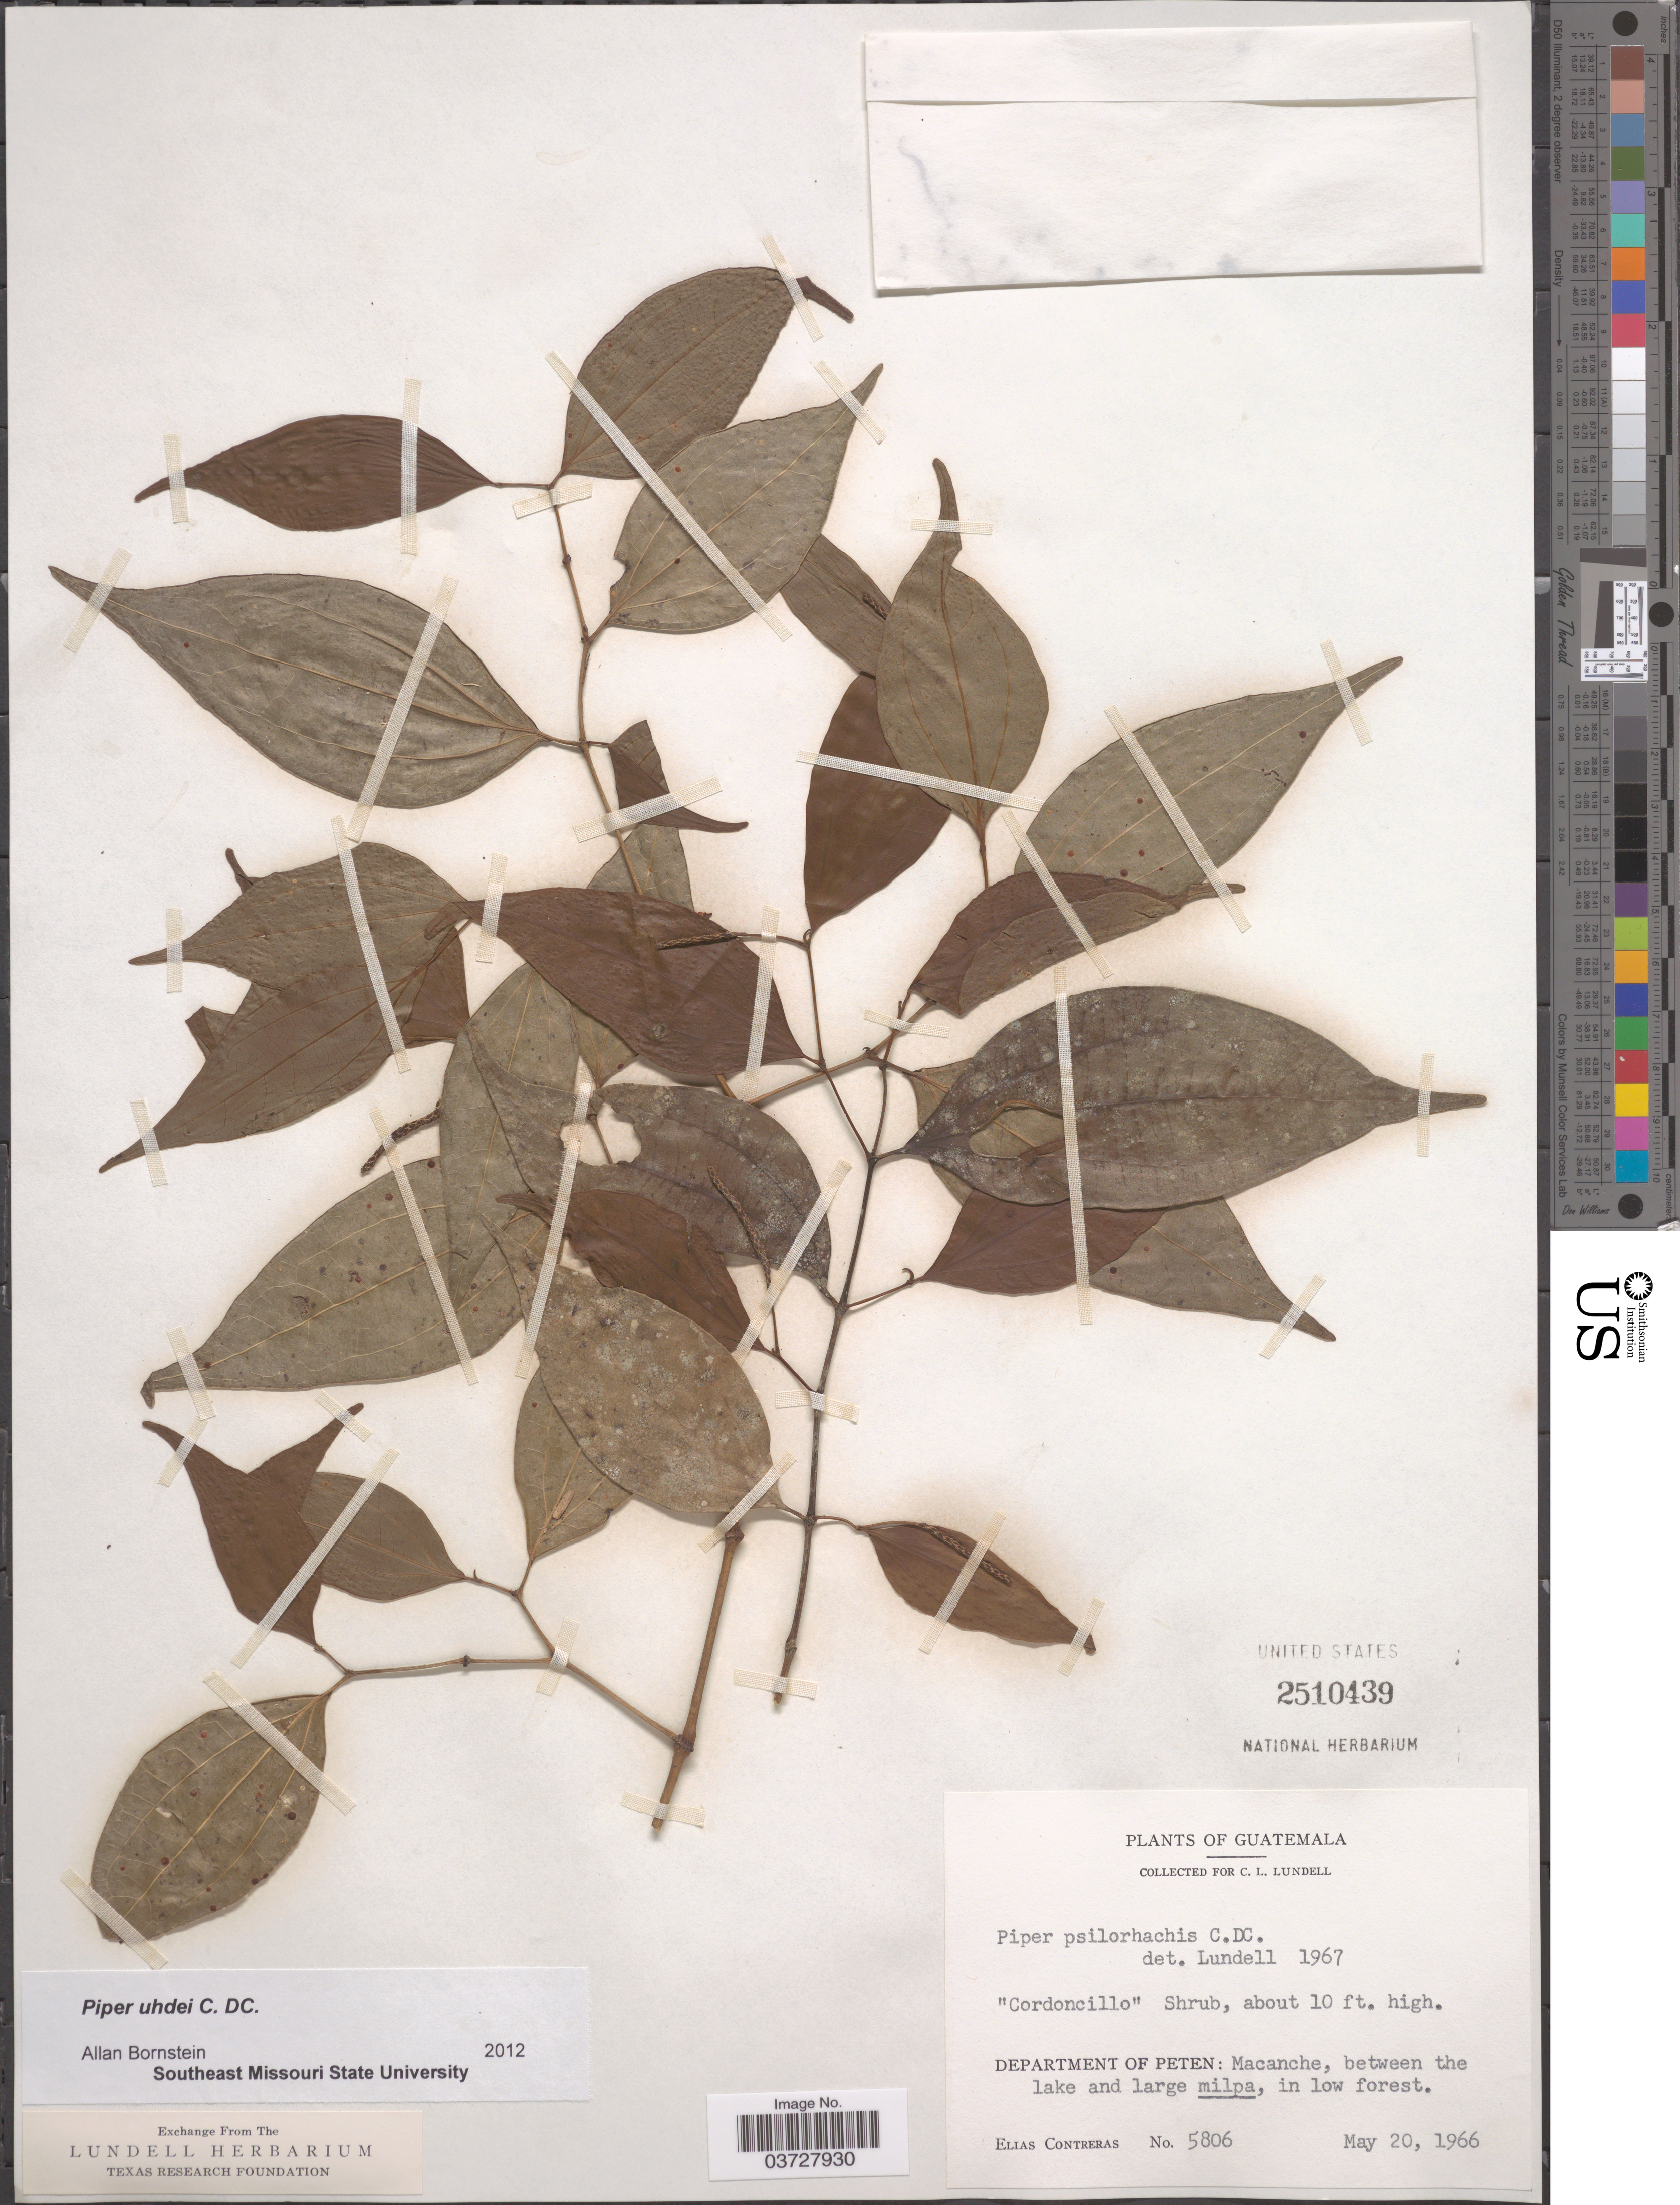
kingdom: Plantae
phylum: Tracheophyta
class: Magnoliopsida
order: Piperales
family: Piperaceae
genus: Piper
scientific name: Piper uhdei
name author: C. DC.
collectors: E. Contreras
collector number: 5806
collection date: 1966-05-20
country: Guatemala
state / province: El Peten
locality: Department of Peten: Macanche, between the lake and large milpa.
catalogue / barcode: US 2510439